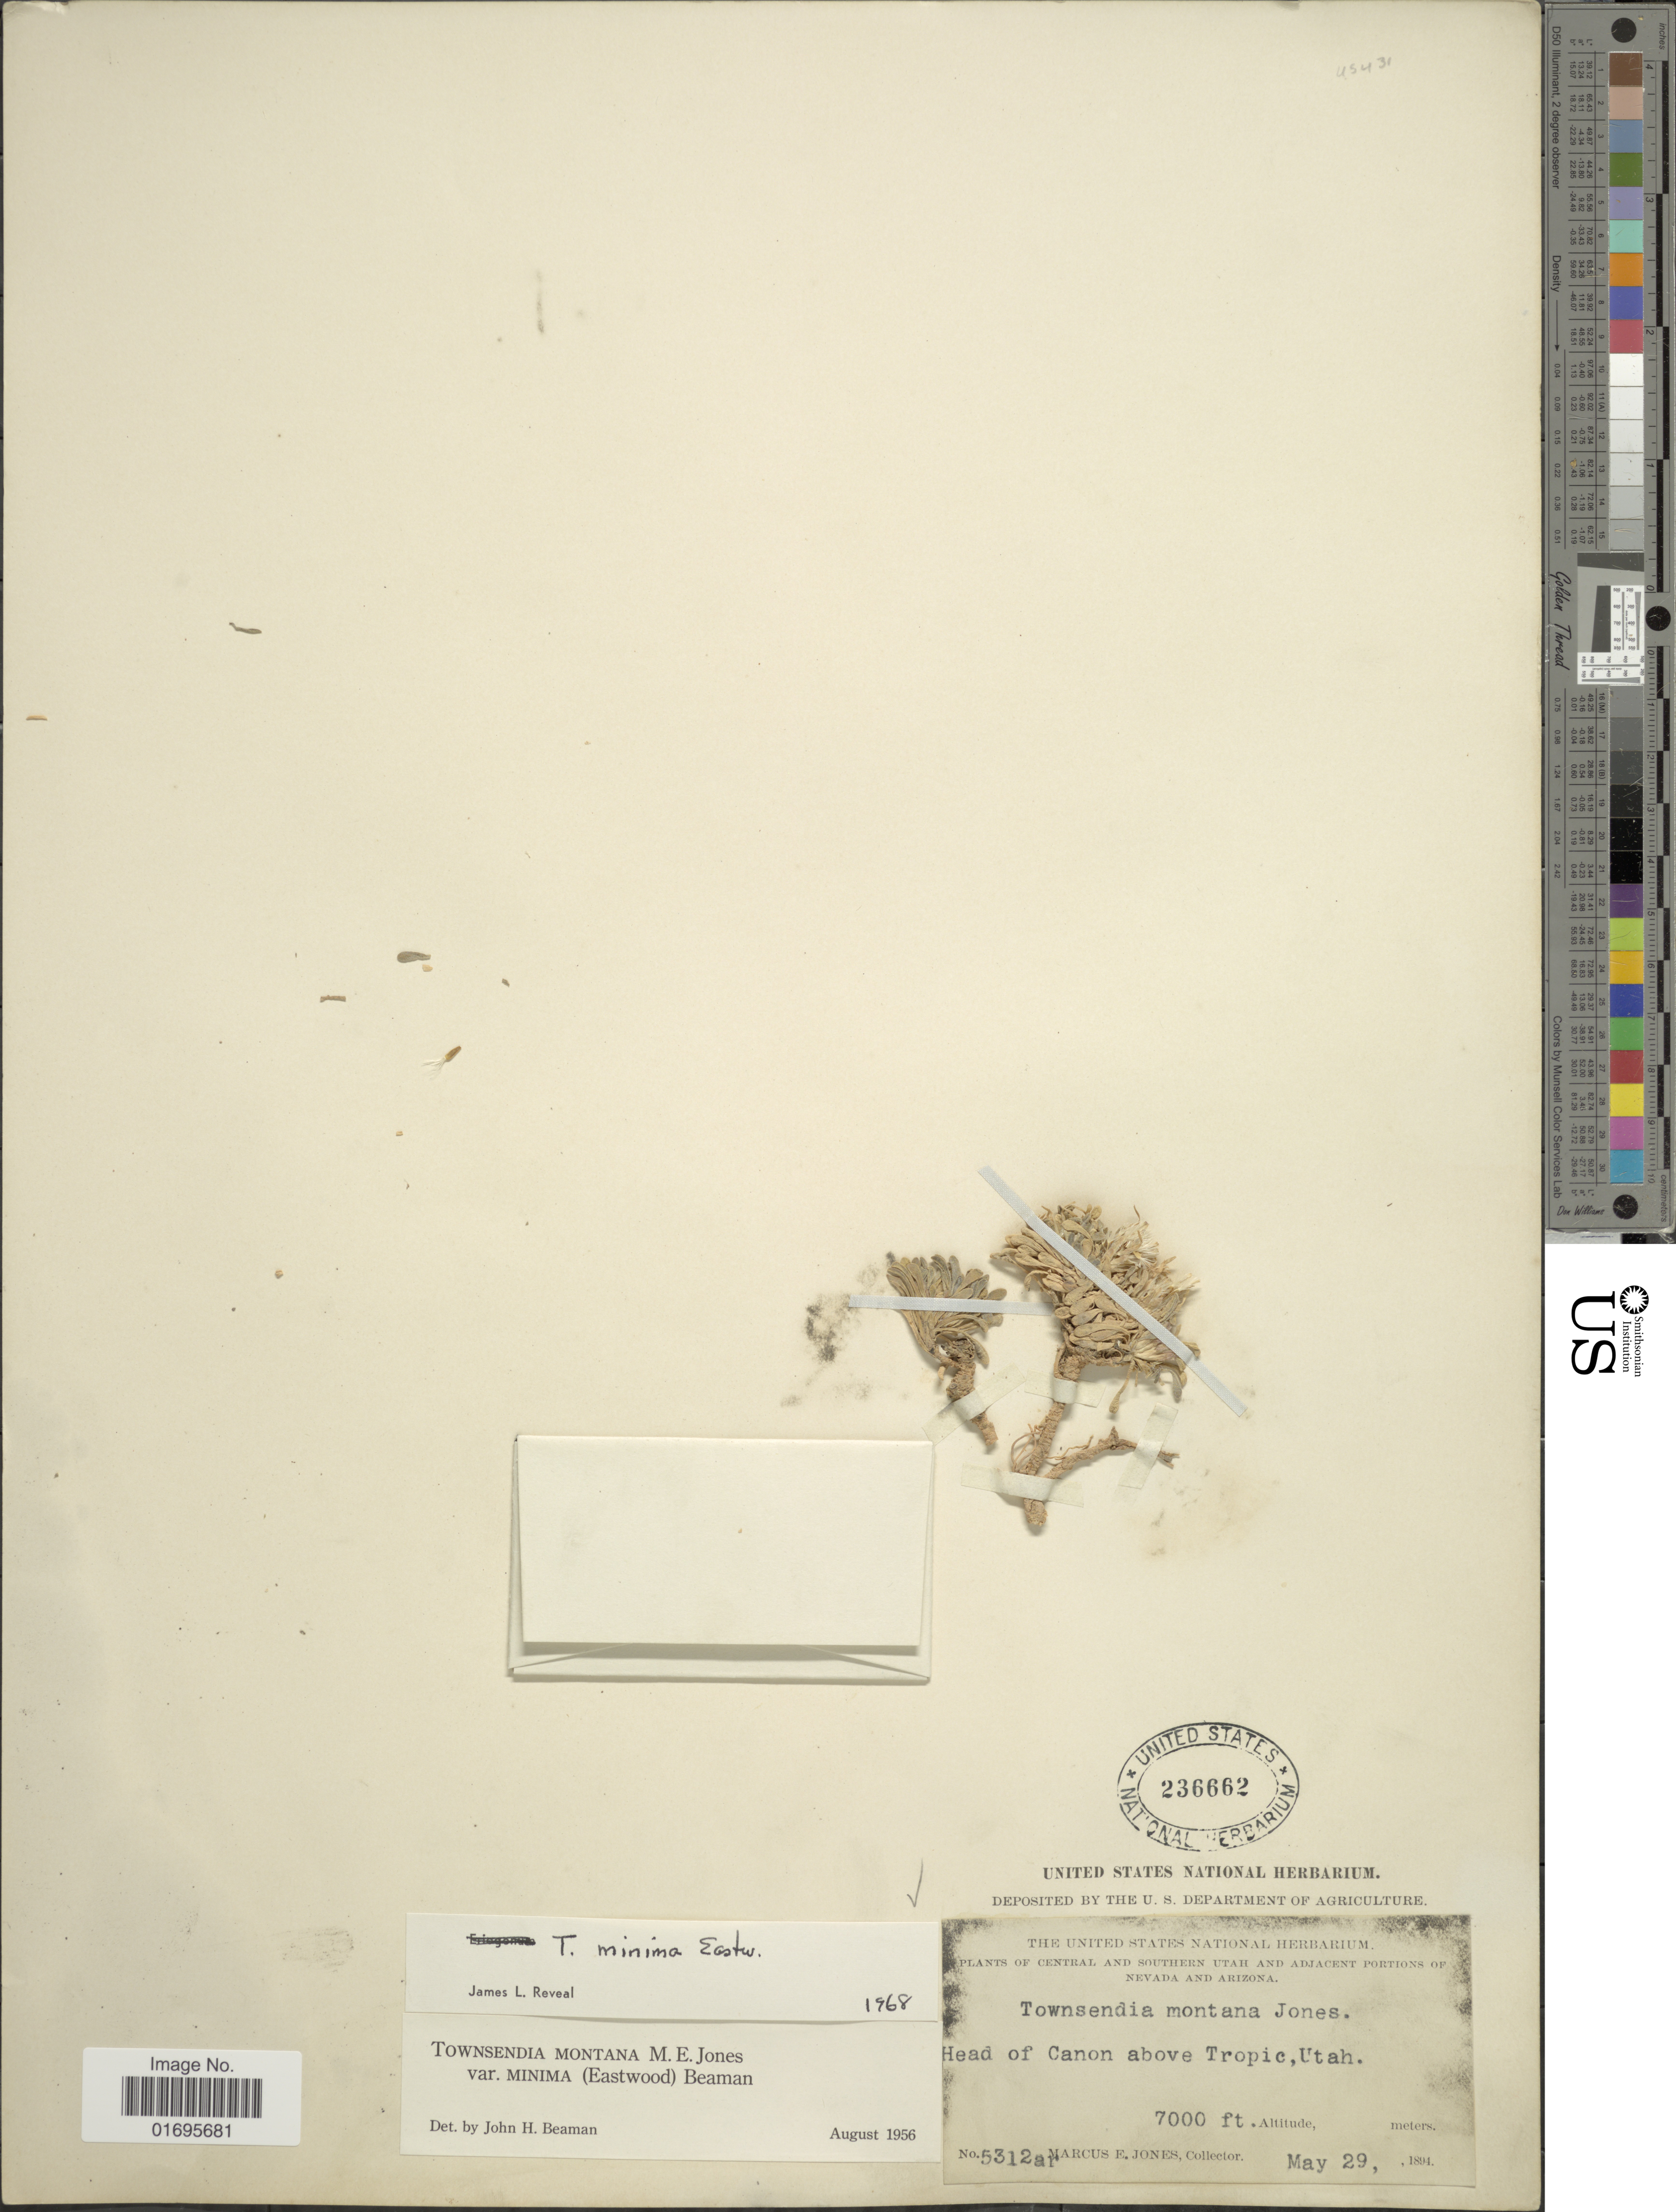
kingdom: Plantae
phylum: Tracheophyta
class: Magnoliopsida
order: Asterales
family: Asteraceae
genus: Townsendia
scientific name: Townsendia montana var. minima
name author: (Eastw.) Beaman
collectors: M. E. Jones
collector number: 5312ar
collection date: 1894-05-29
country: United States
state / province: Utah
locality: Central and Southern Utah, head of Canon above Tropic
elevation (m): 2134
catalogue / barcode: US 236662